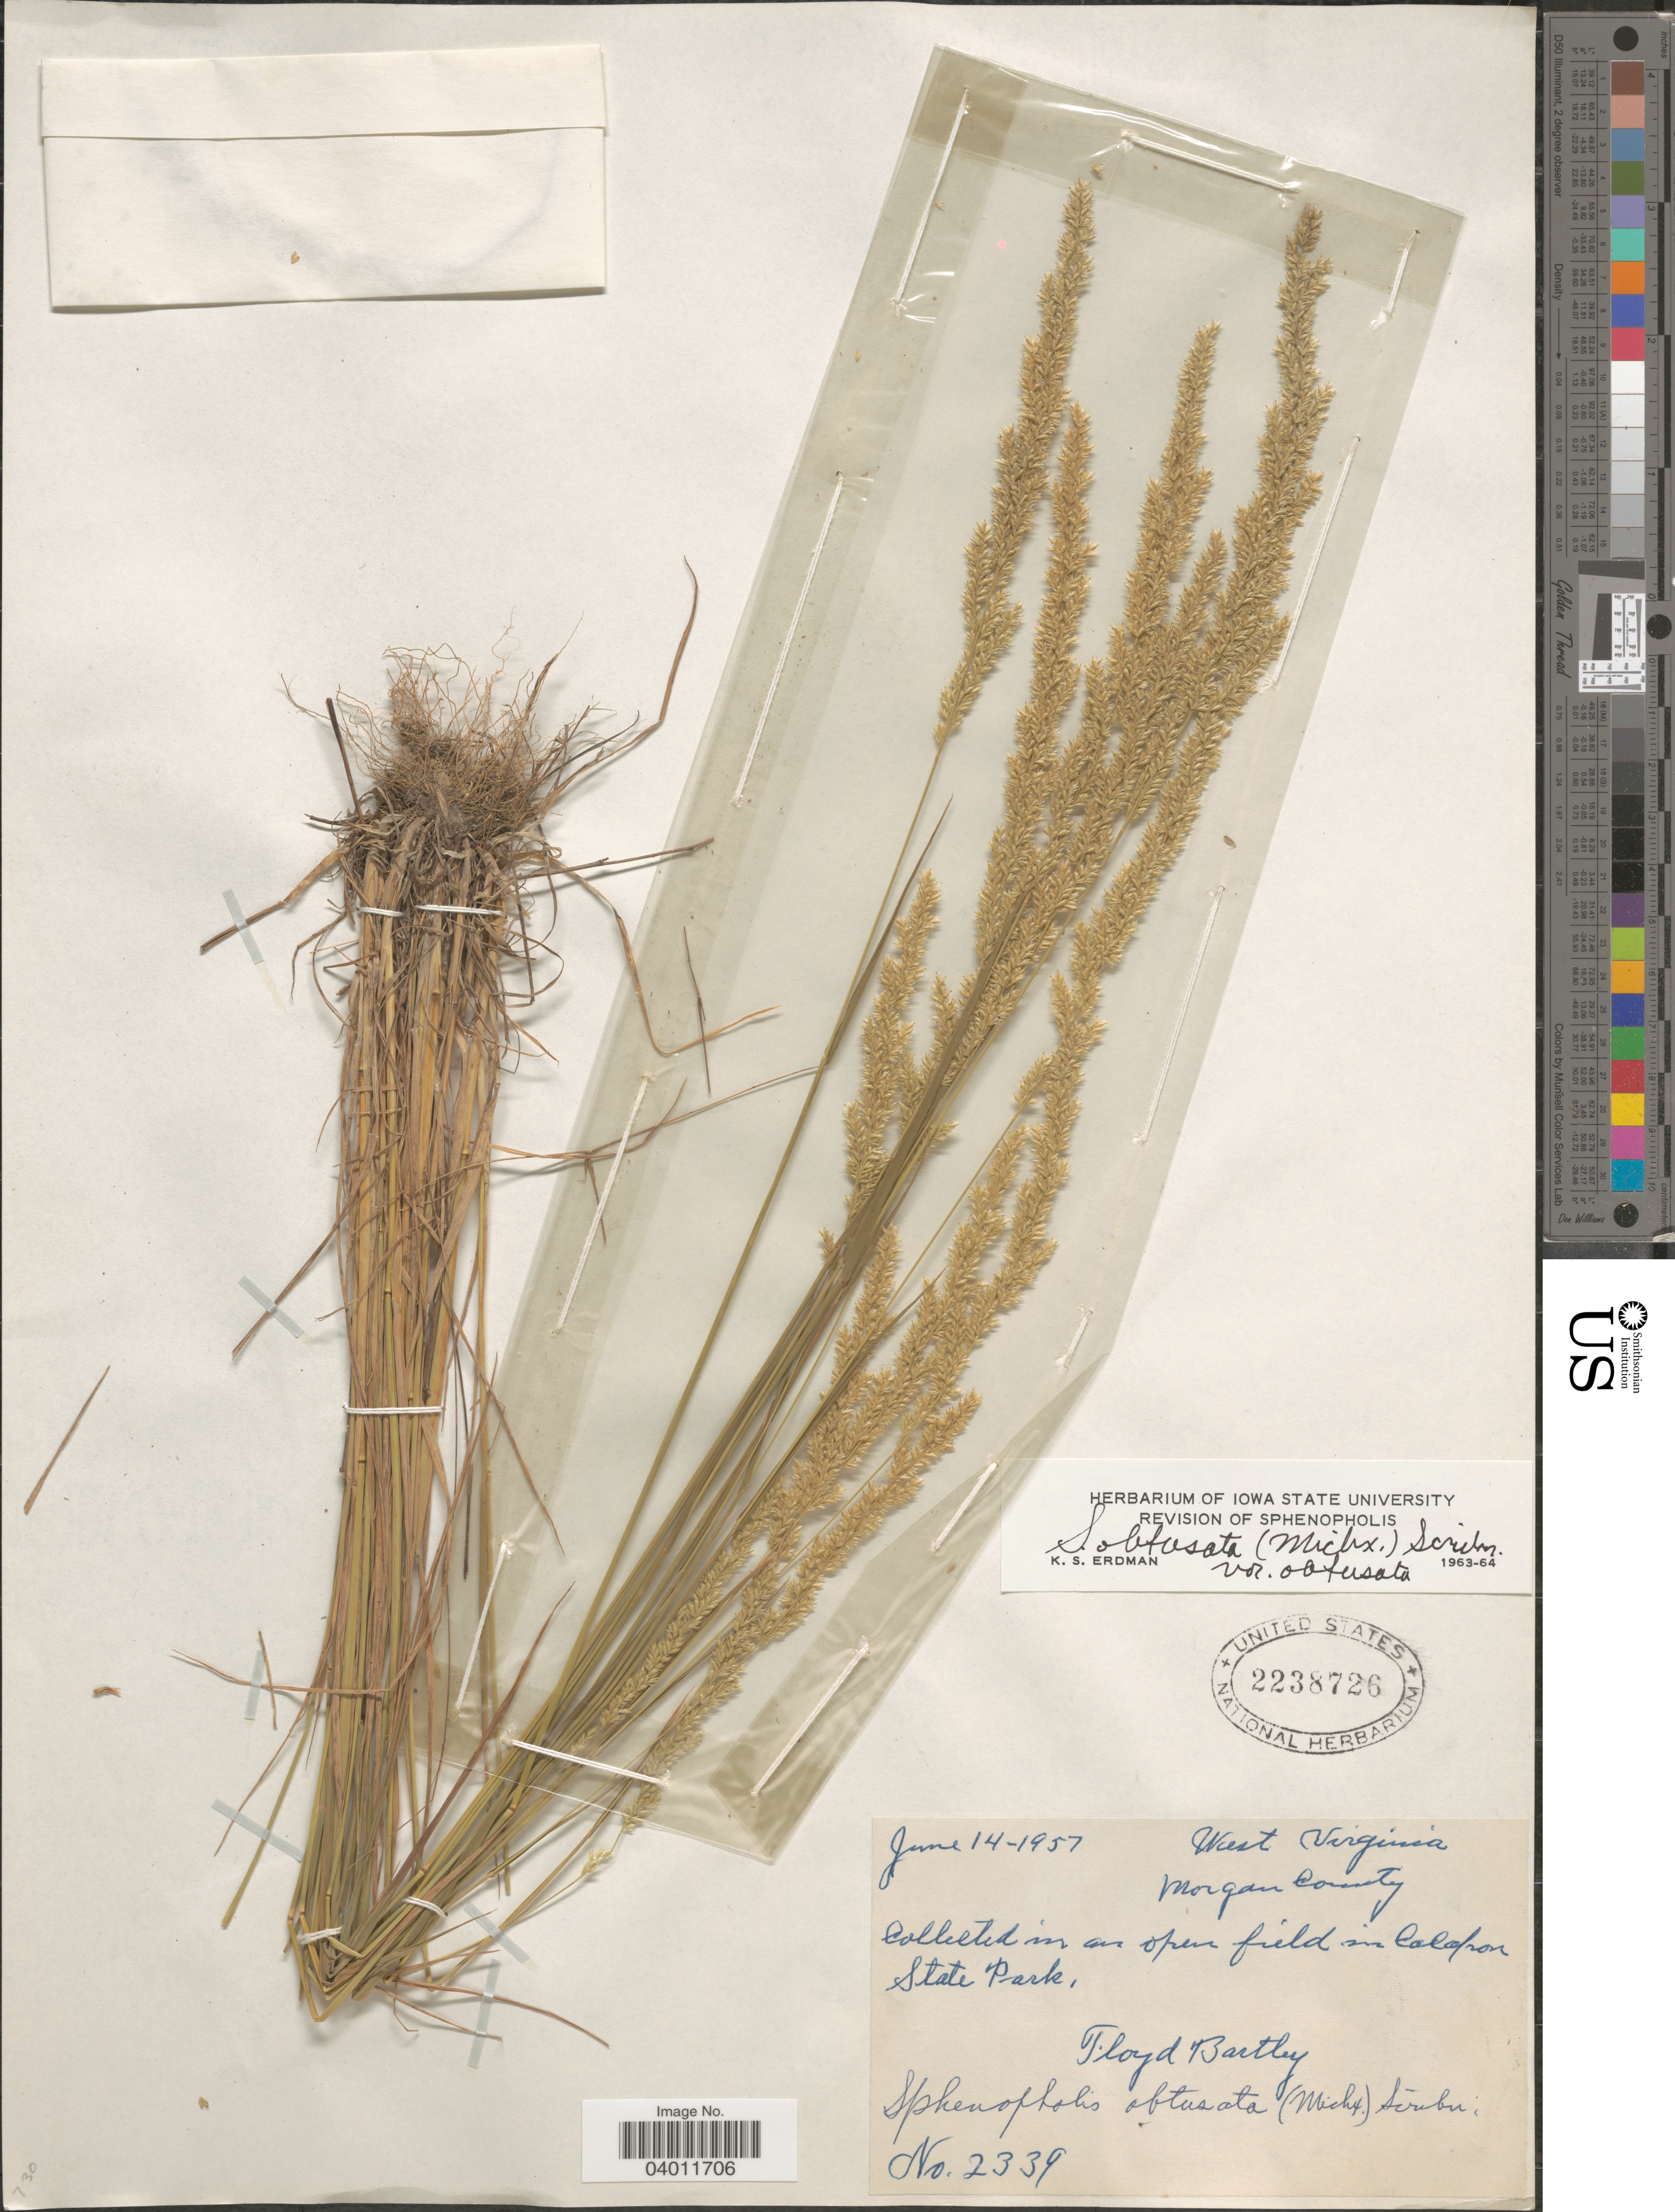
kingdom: Plantae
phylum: Tracheophyta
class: Liliopsida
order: Poales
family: Poaceae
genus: Sphenopholis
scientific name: Sphenopholis obtusata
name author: (Michx.) Scribn.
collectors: F. Bartley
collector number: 2339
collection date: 1957-06-14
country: United States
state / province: West Virginia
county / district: Morgan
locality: Morgan County. In an open field in Cacapon State Park.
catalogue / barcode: US 2238726